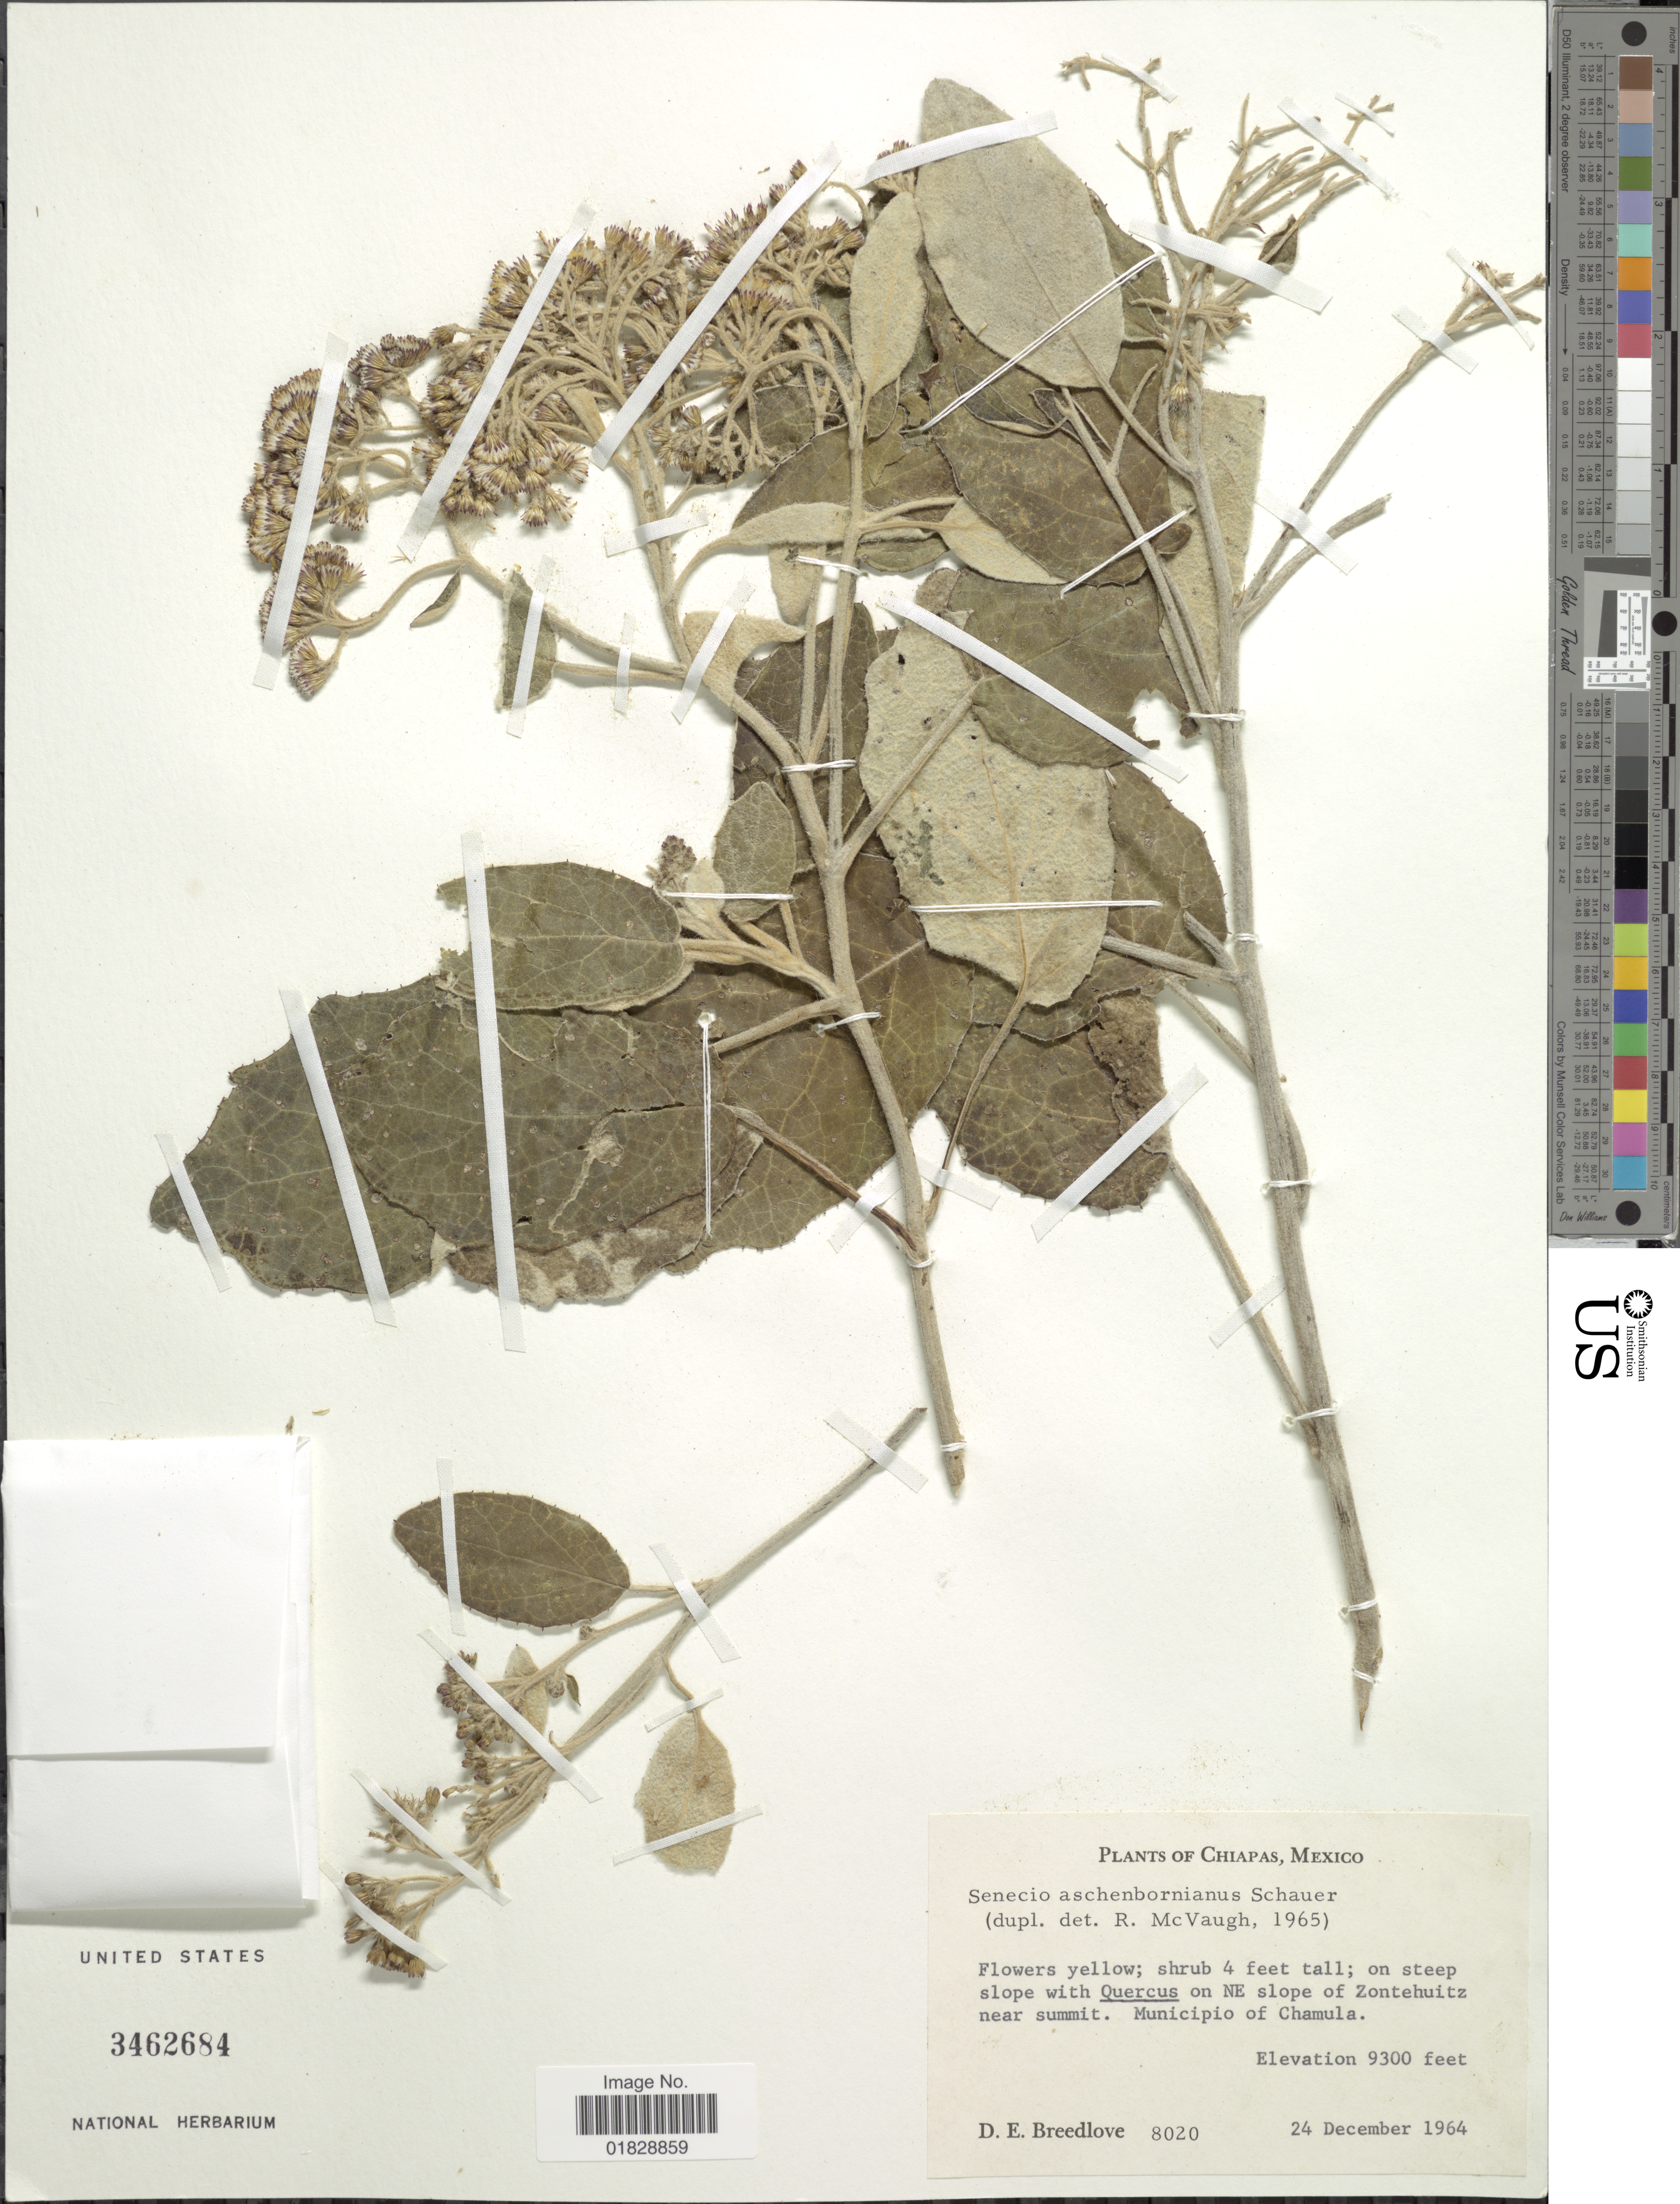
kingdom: Plantae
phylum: Tracheophyta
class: Magnoliopsida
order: Asterales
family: Asteraceae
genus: Roldana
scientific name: Roldana aschenborniana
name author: (S. Schauer) H. Rob. & Brettell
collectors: D. E. Breedlove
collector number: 8020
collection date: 1964-12-24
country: Mexico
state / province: Chiapas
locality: On NE slope of Zontehuitz near summit. Municipio of Chamula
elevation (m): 2835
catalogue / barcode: US 3462684